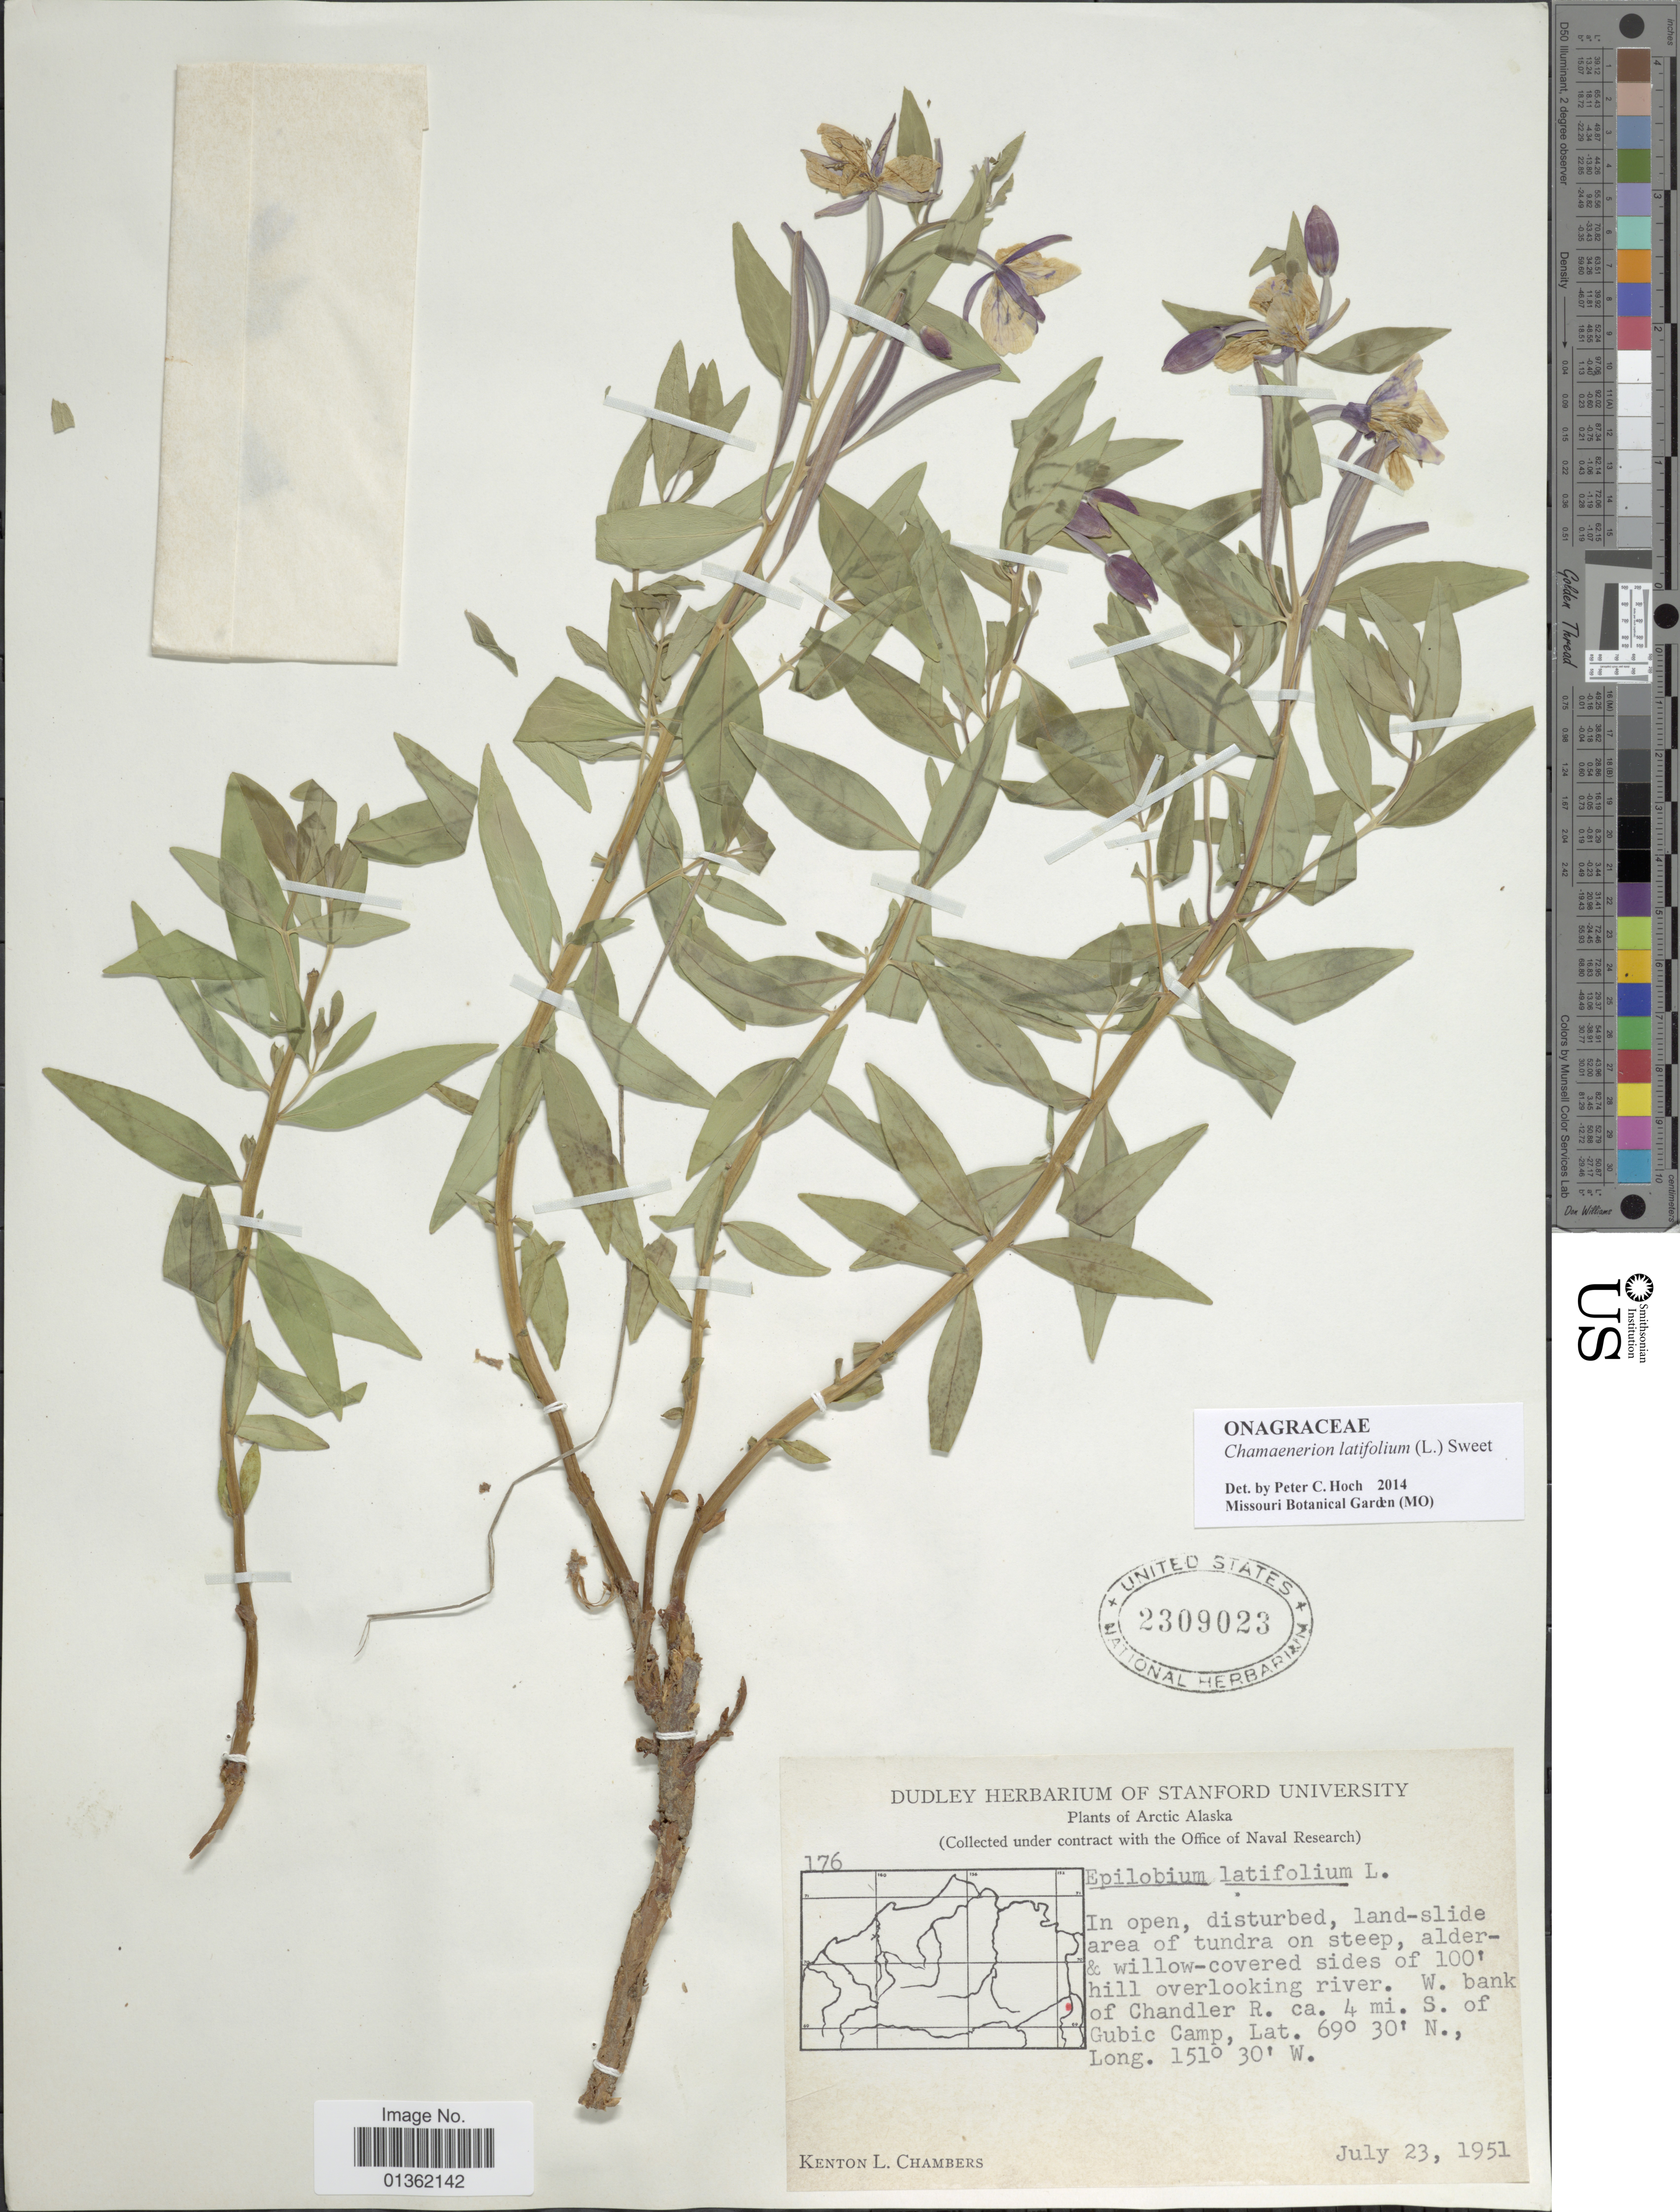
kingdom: Plantae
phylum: Tracheophyta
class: Magnoliopsida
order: Myrtales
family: Onagraceae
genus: Chamaenerion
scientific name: Chamaenerion latifolium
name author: (L.) Th. Fr. & Lange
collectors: K. L. Chambers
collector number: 176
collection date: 1951-07-23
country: United States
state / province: Alaska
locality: Arctic Alaska. W. bank of Chandler R. ca. 4 mi. S. of Gubic Camp.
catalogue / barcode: US 2309023